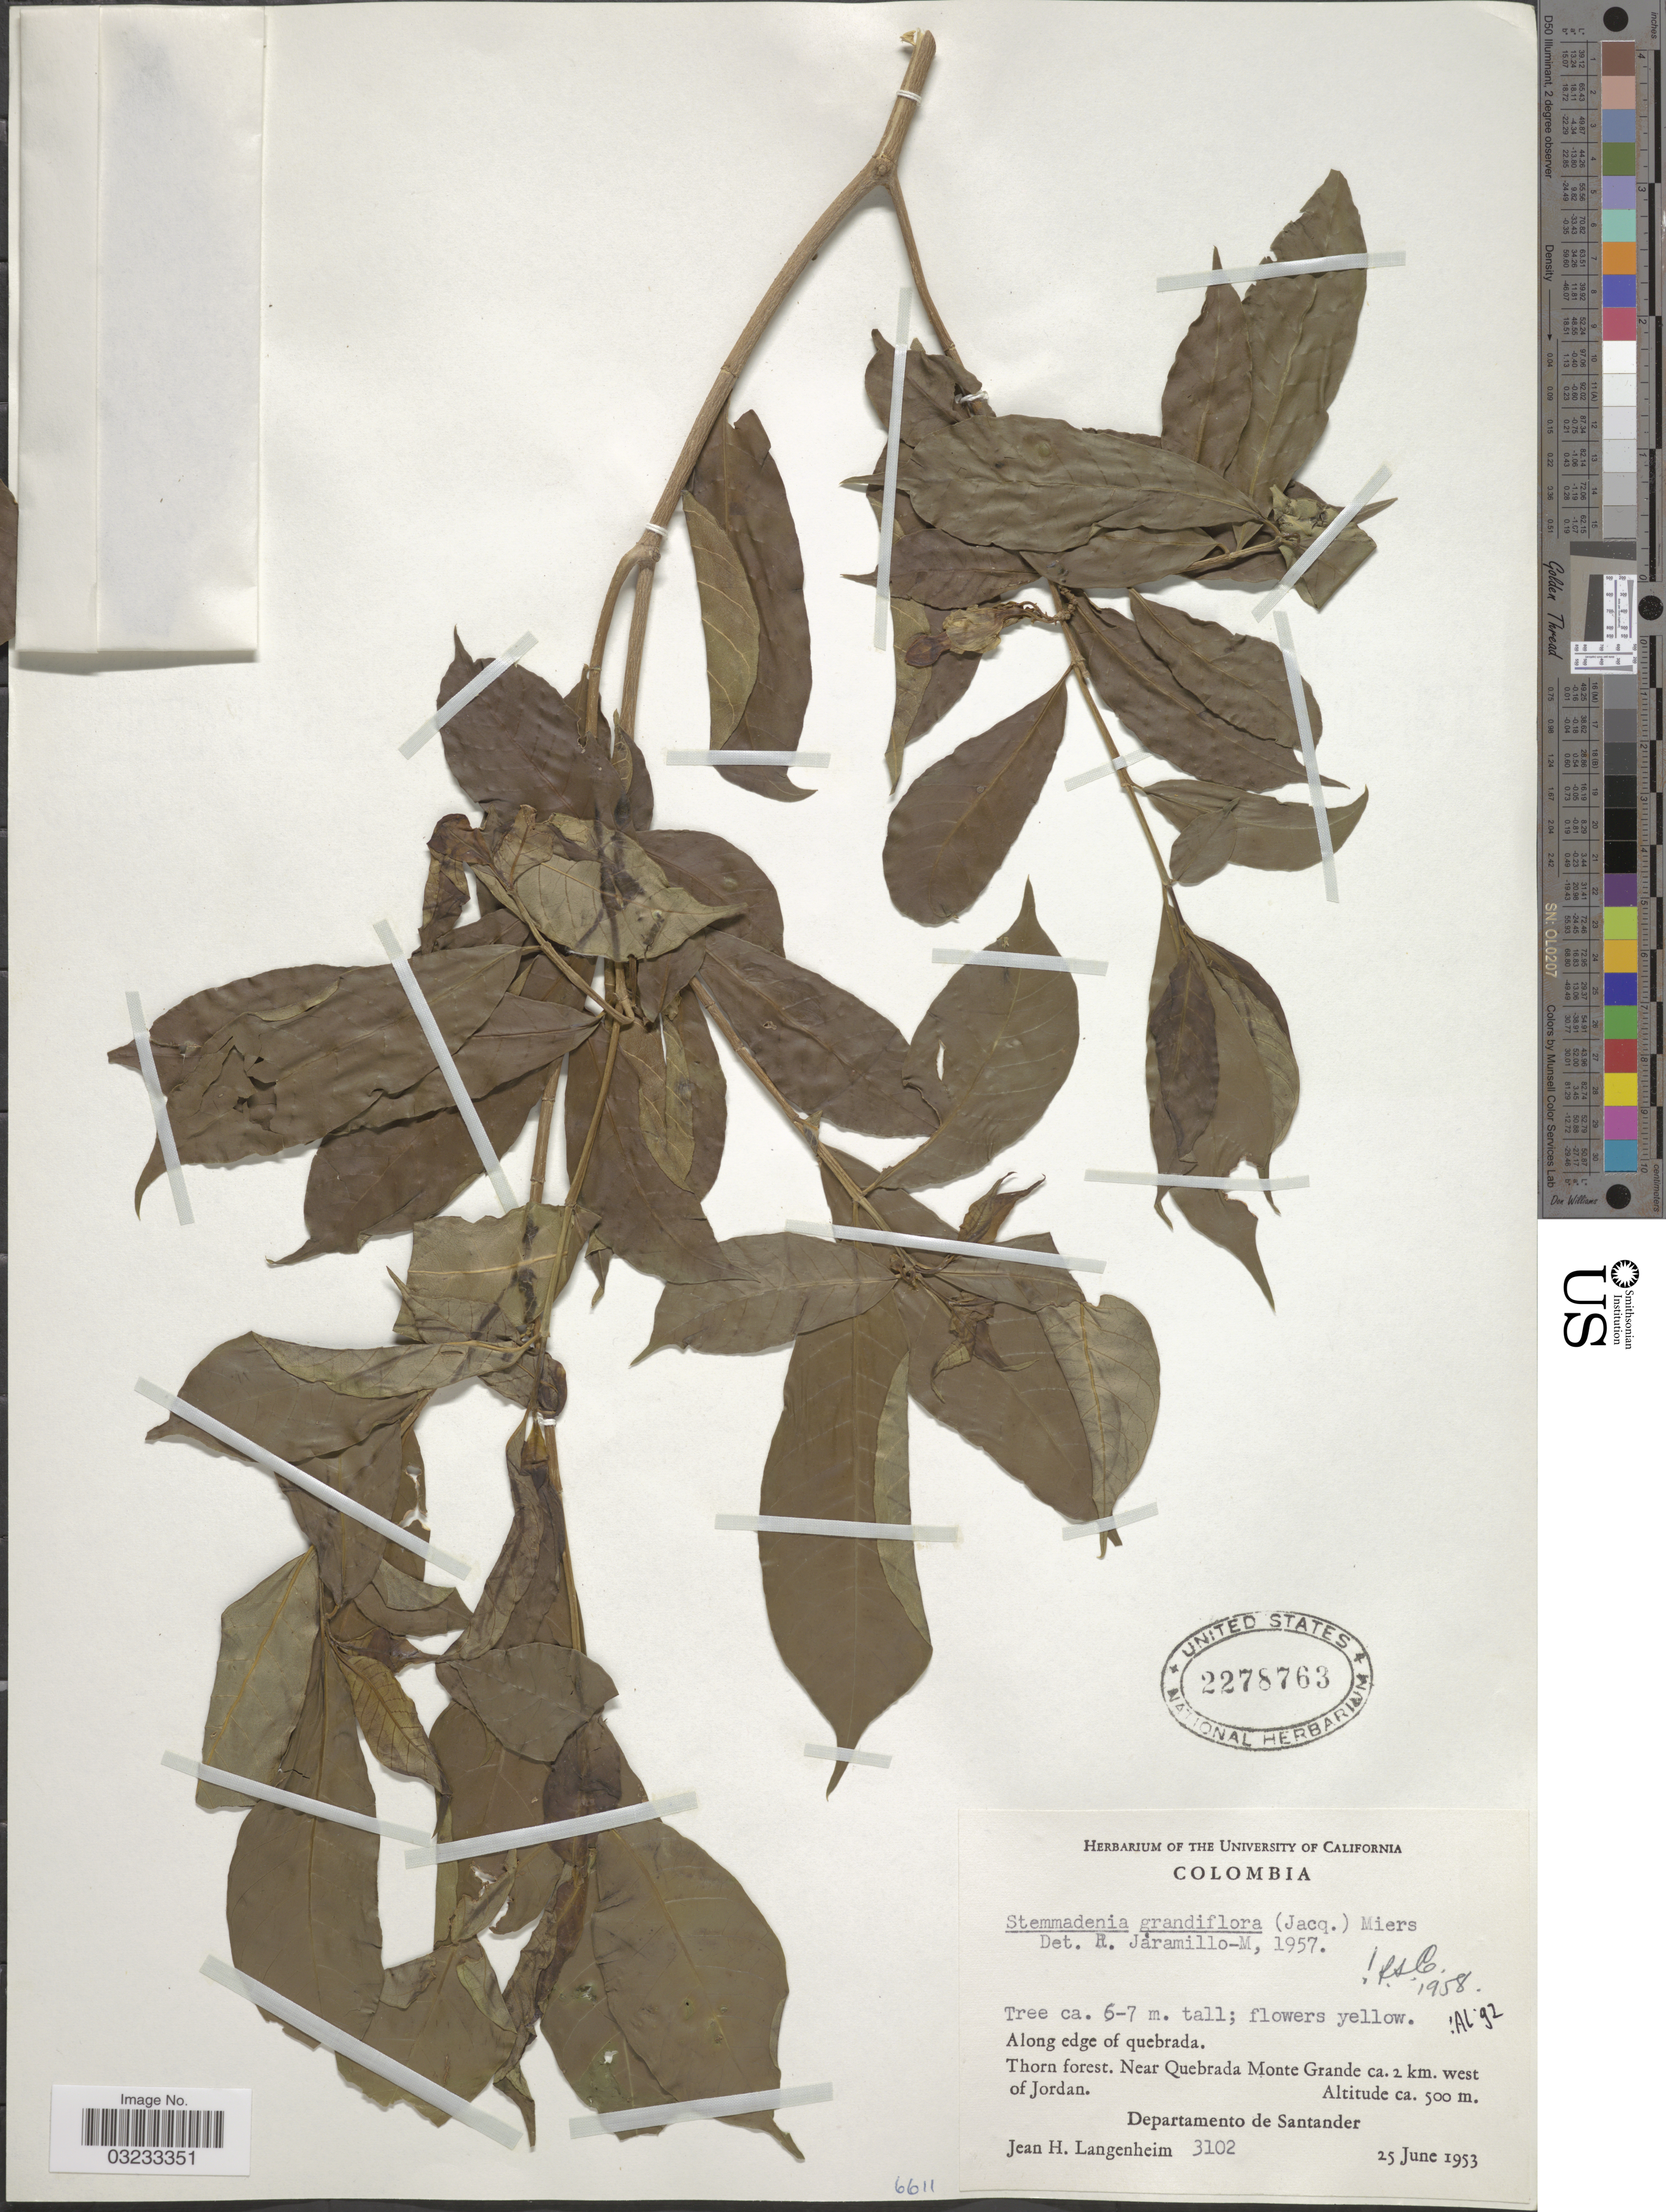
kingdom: Plantae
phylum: Tracheophyta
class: Magnoliopsida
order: Gentianales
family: Apocynaceae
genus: Stemmadenia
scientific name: Stemmadenia grandiflora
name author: (Jacq.) Miers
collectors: J. H. Langenheim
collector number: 3102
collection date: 1953-06-25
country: Colombia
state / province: Santander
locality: Along edge of quebrada. Thorn forest. Near Quebrada Monte Grande ca. 2 km. west of Jordan, Departamento de Santander.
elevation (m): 500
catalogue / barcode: US 2278763